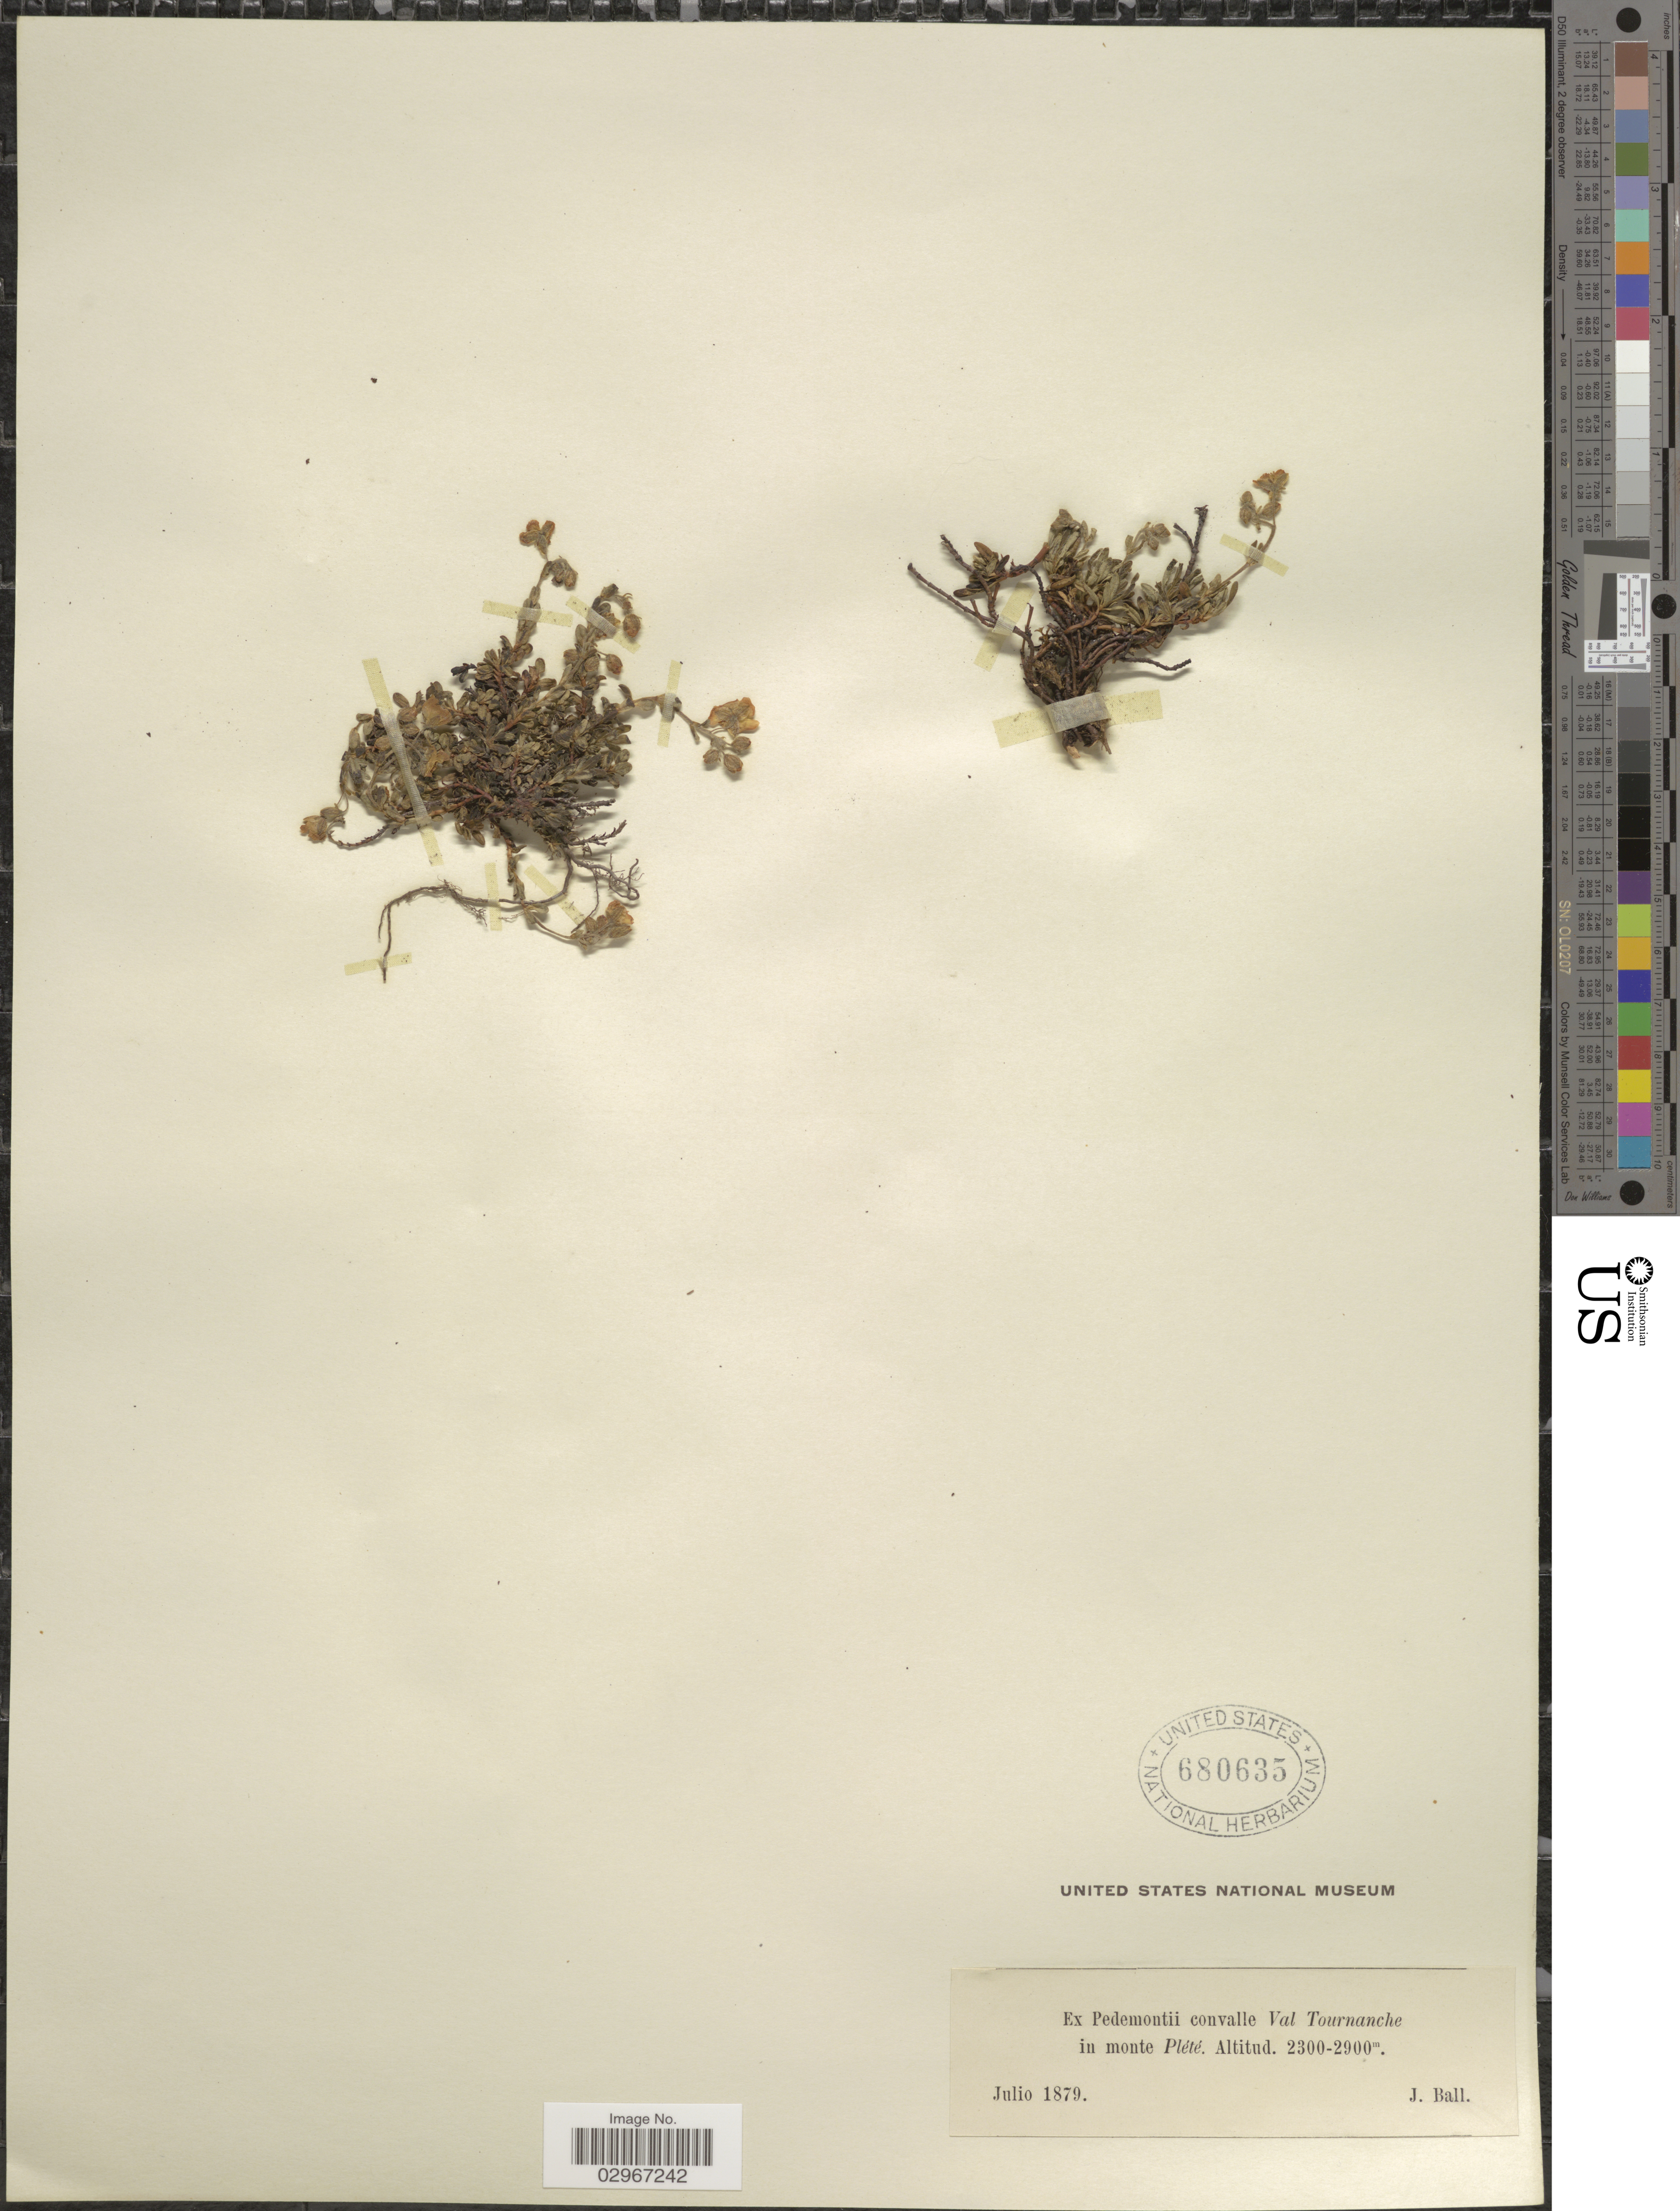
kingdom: Plantae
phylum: Tracheophyta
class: Magnoliopsida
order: Malvales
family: Cistaceae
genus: Helianthemum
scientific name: Helianthemum sp.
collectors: J. Ball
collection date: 1879-07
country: Italy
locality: Ex Pedemontti convalle Val Tournanche in monte Plété.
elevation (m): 2300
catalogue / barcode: US 680635